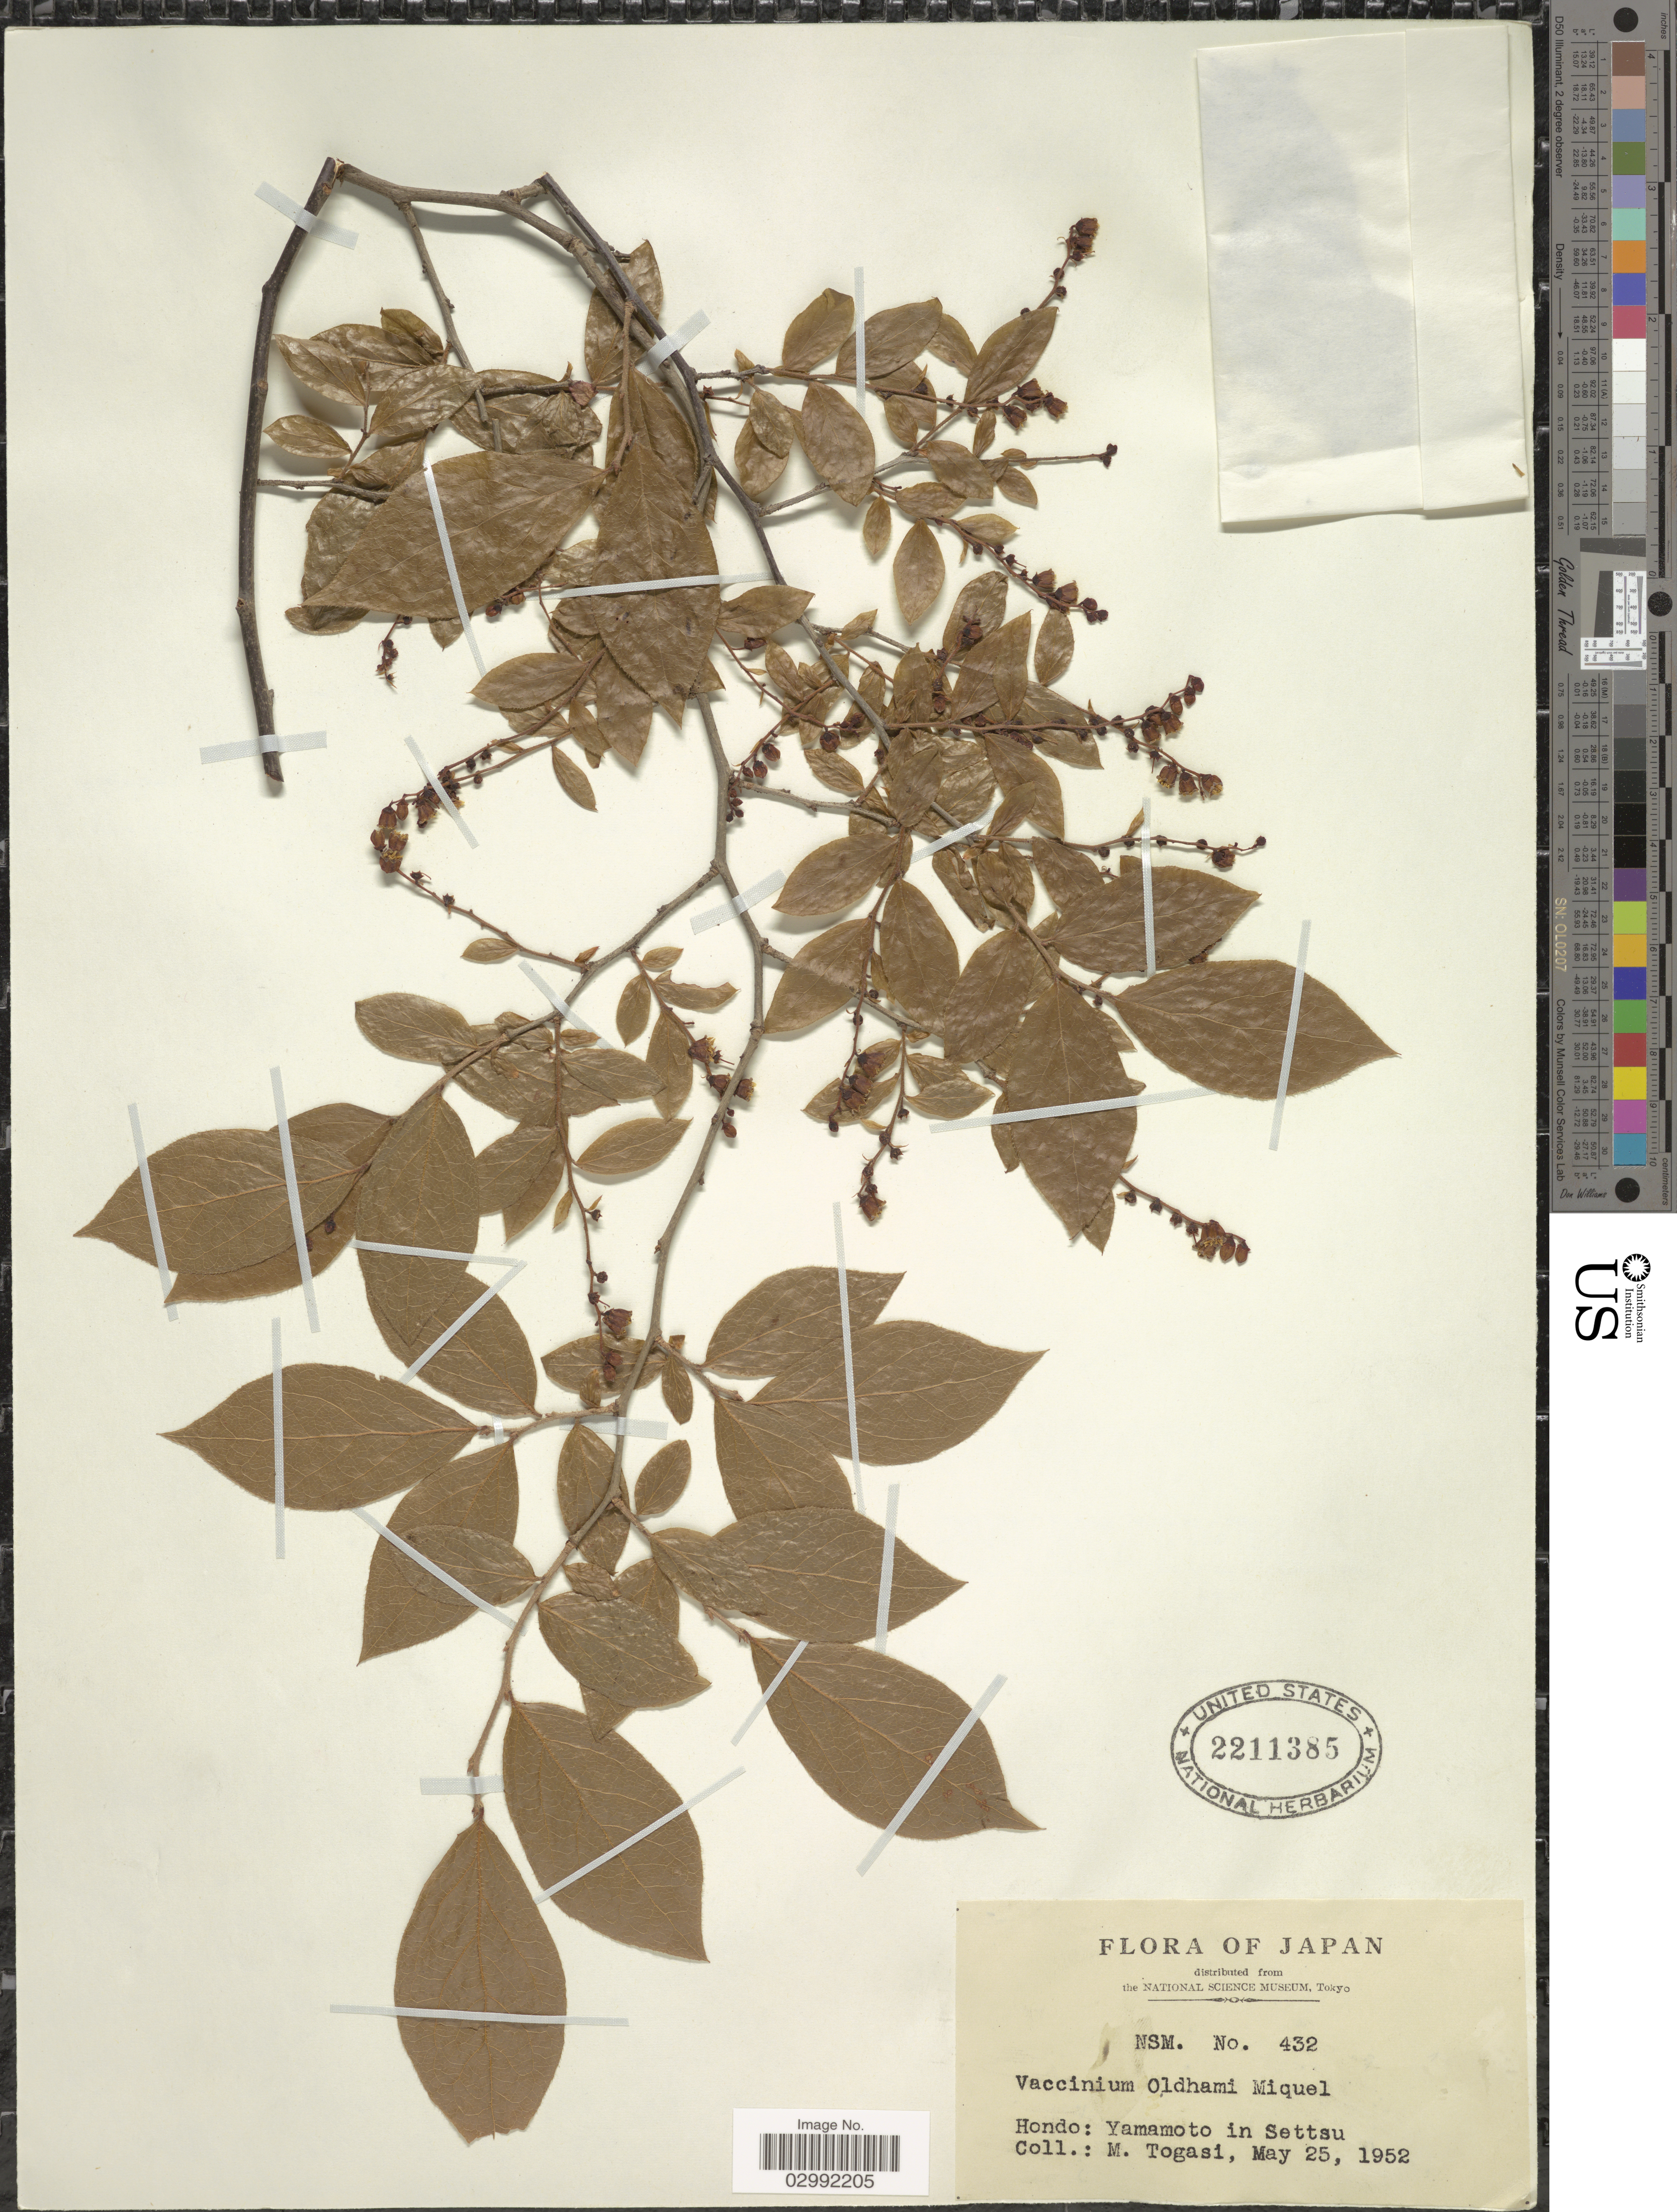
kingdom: Plantae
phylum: Tracheophyta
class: Magnoliopsida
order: Ericales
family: Ericaceae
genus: Vaccinium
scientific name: Vaccinium oldhamii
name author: Miq.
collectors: M. Togasi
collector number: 432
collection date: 1952-05-25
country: Japan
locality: Hondo: Yamamoto in Settsu.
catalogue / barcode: US 2211385